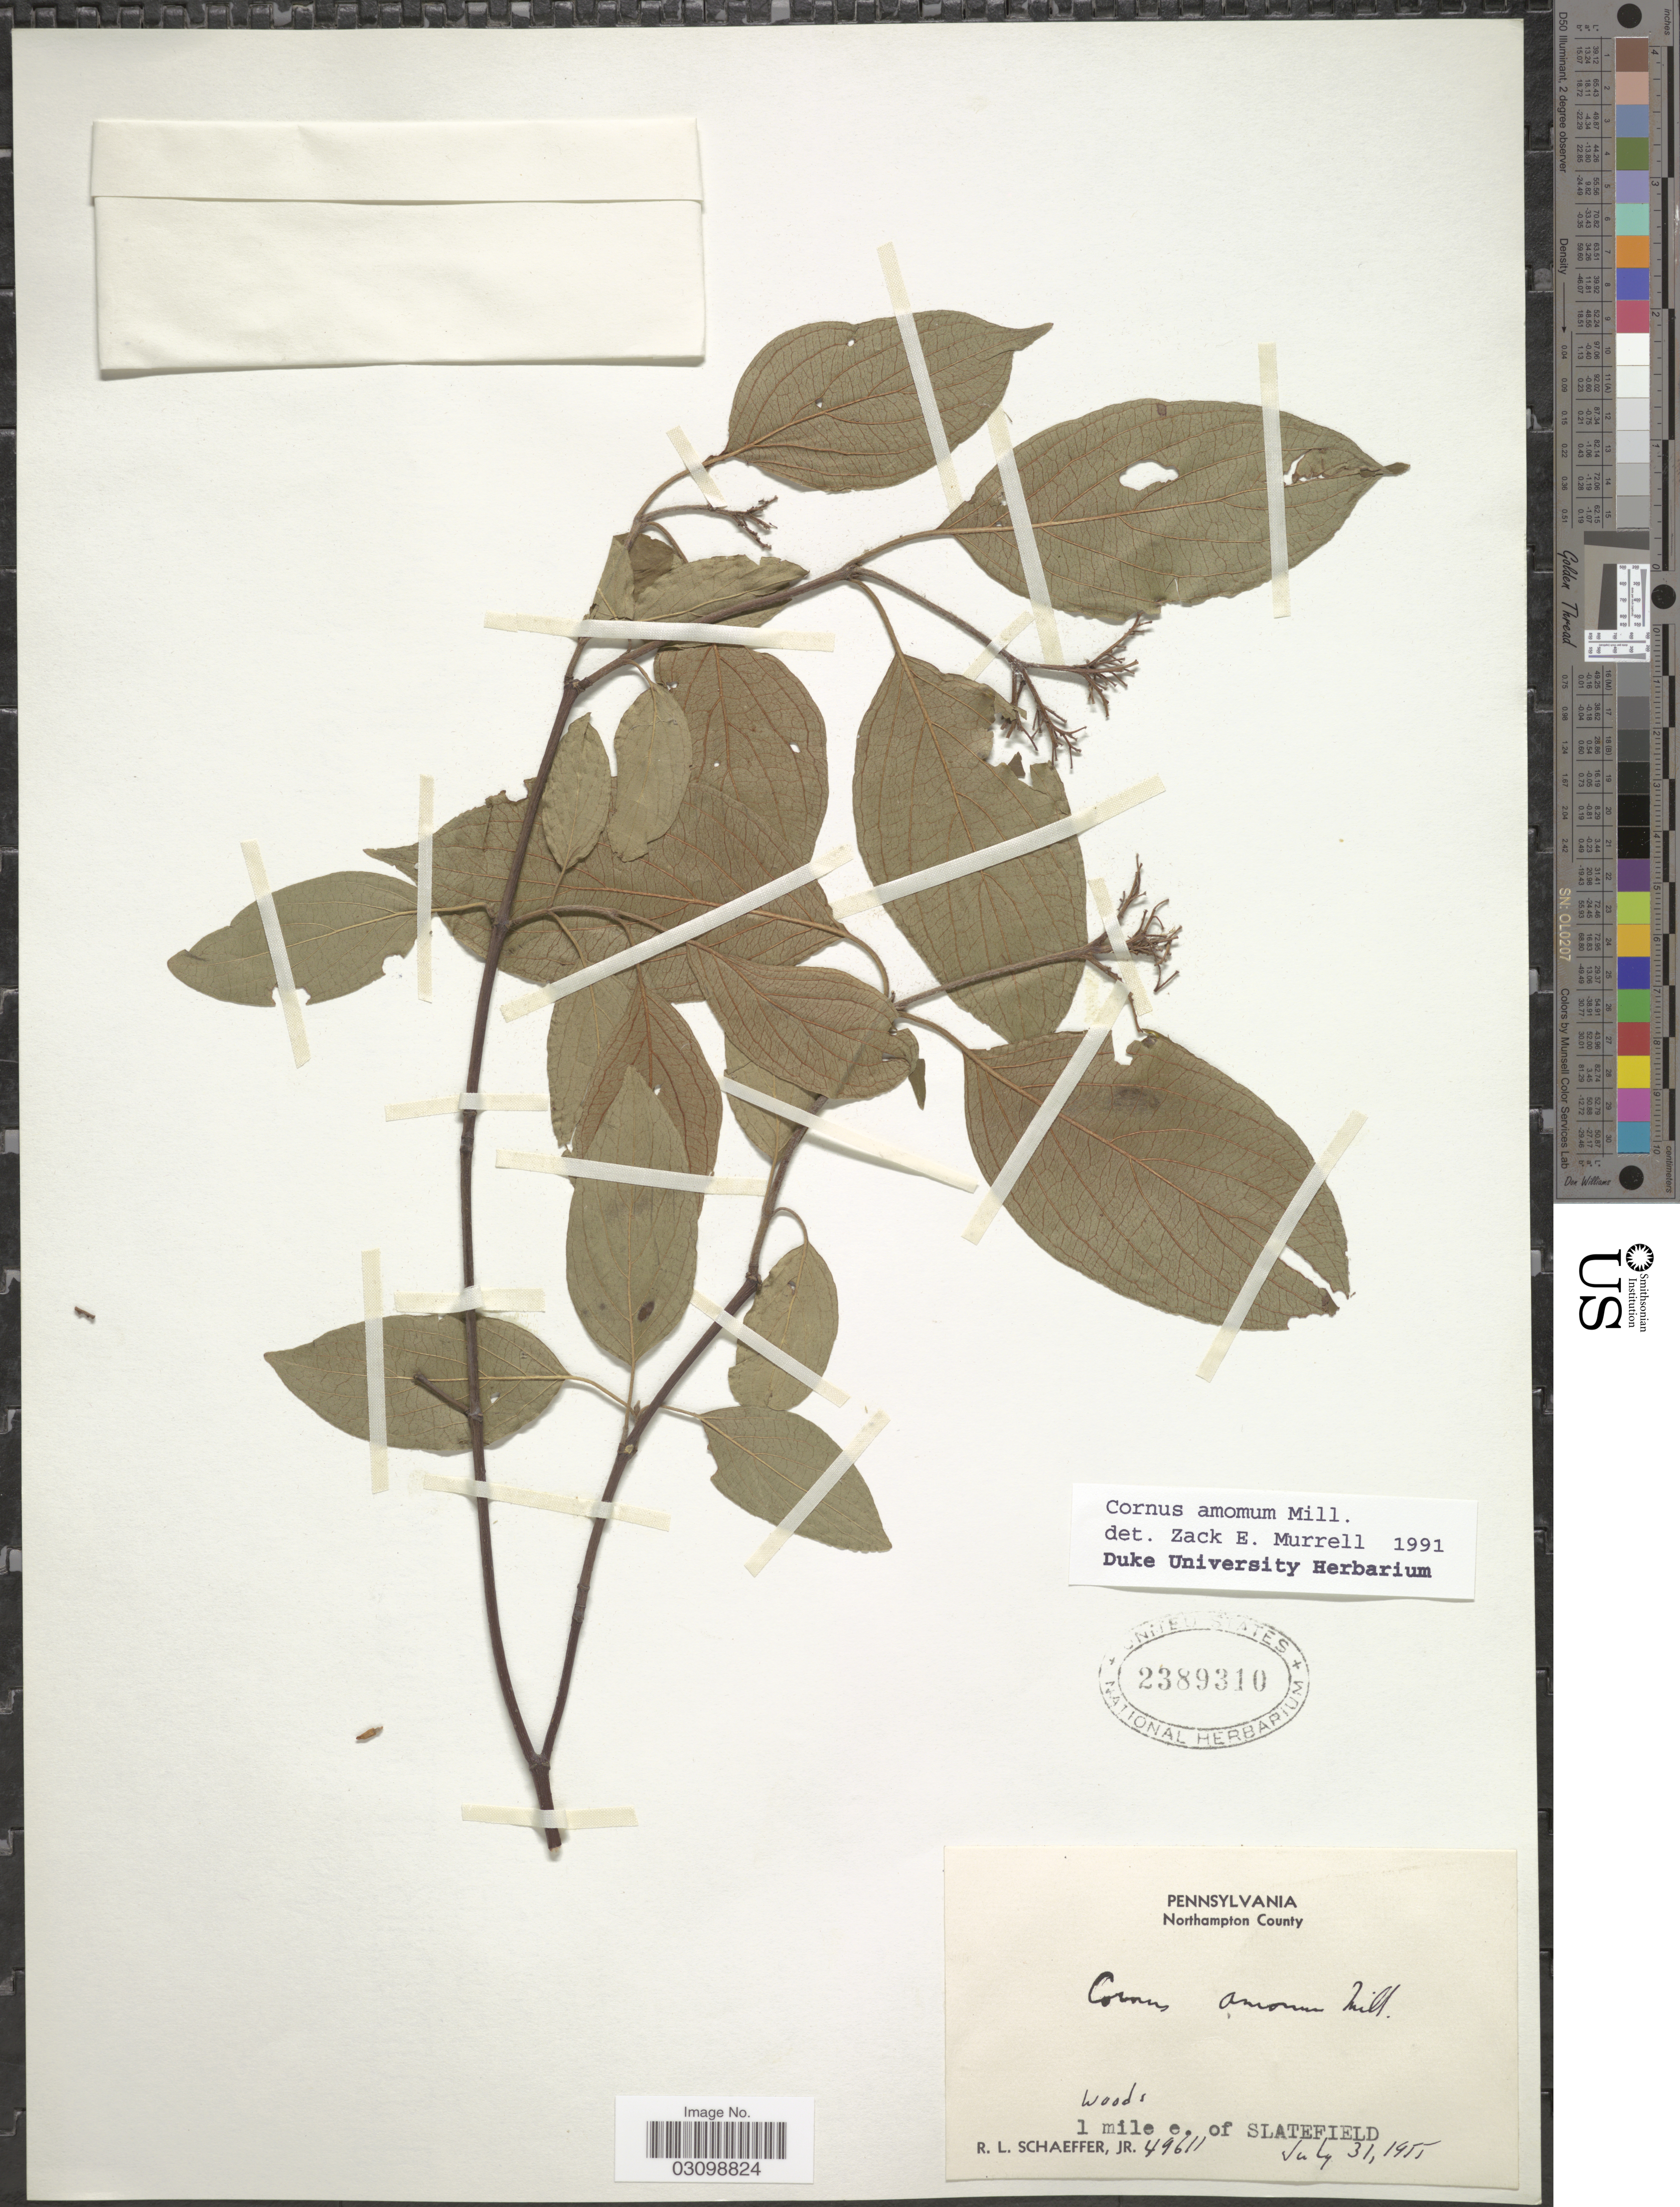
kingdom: Plantae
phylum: Tracheophyta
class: Magnoliopsida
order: Cornales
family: Cornaceae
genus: Cornus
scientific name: Cornus amomum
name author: Mill.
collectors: R. L. Schaeffer Jr.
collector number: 49611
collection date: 1955-07-31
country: United States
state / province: Pennsylvania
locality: Northampton County. 1 mile e. of Slatefield.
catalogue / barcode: US 2389310